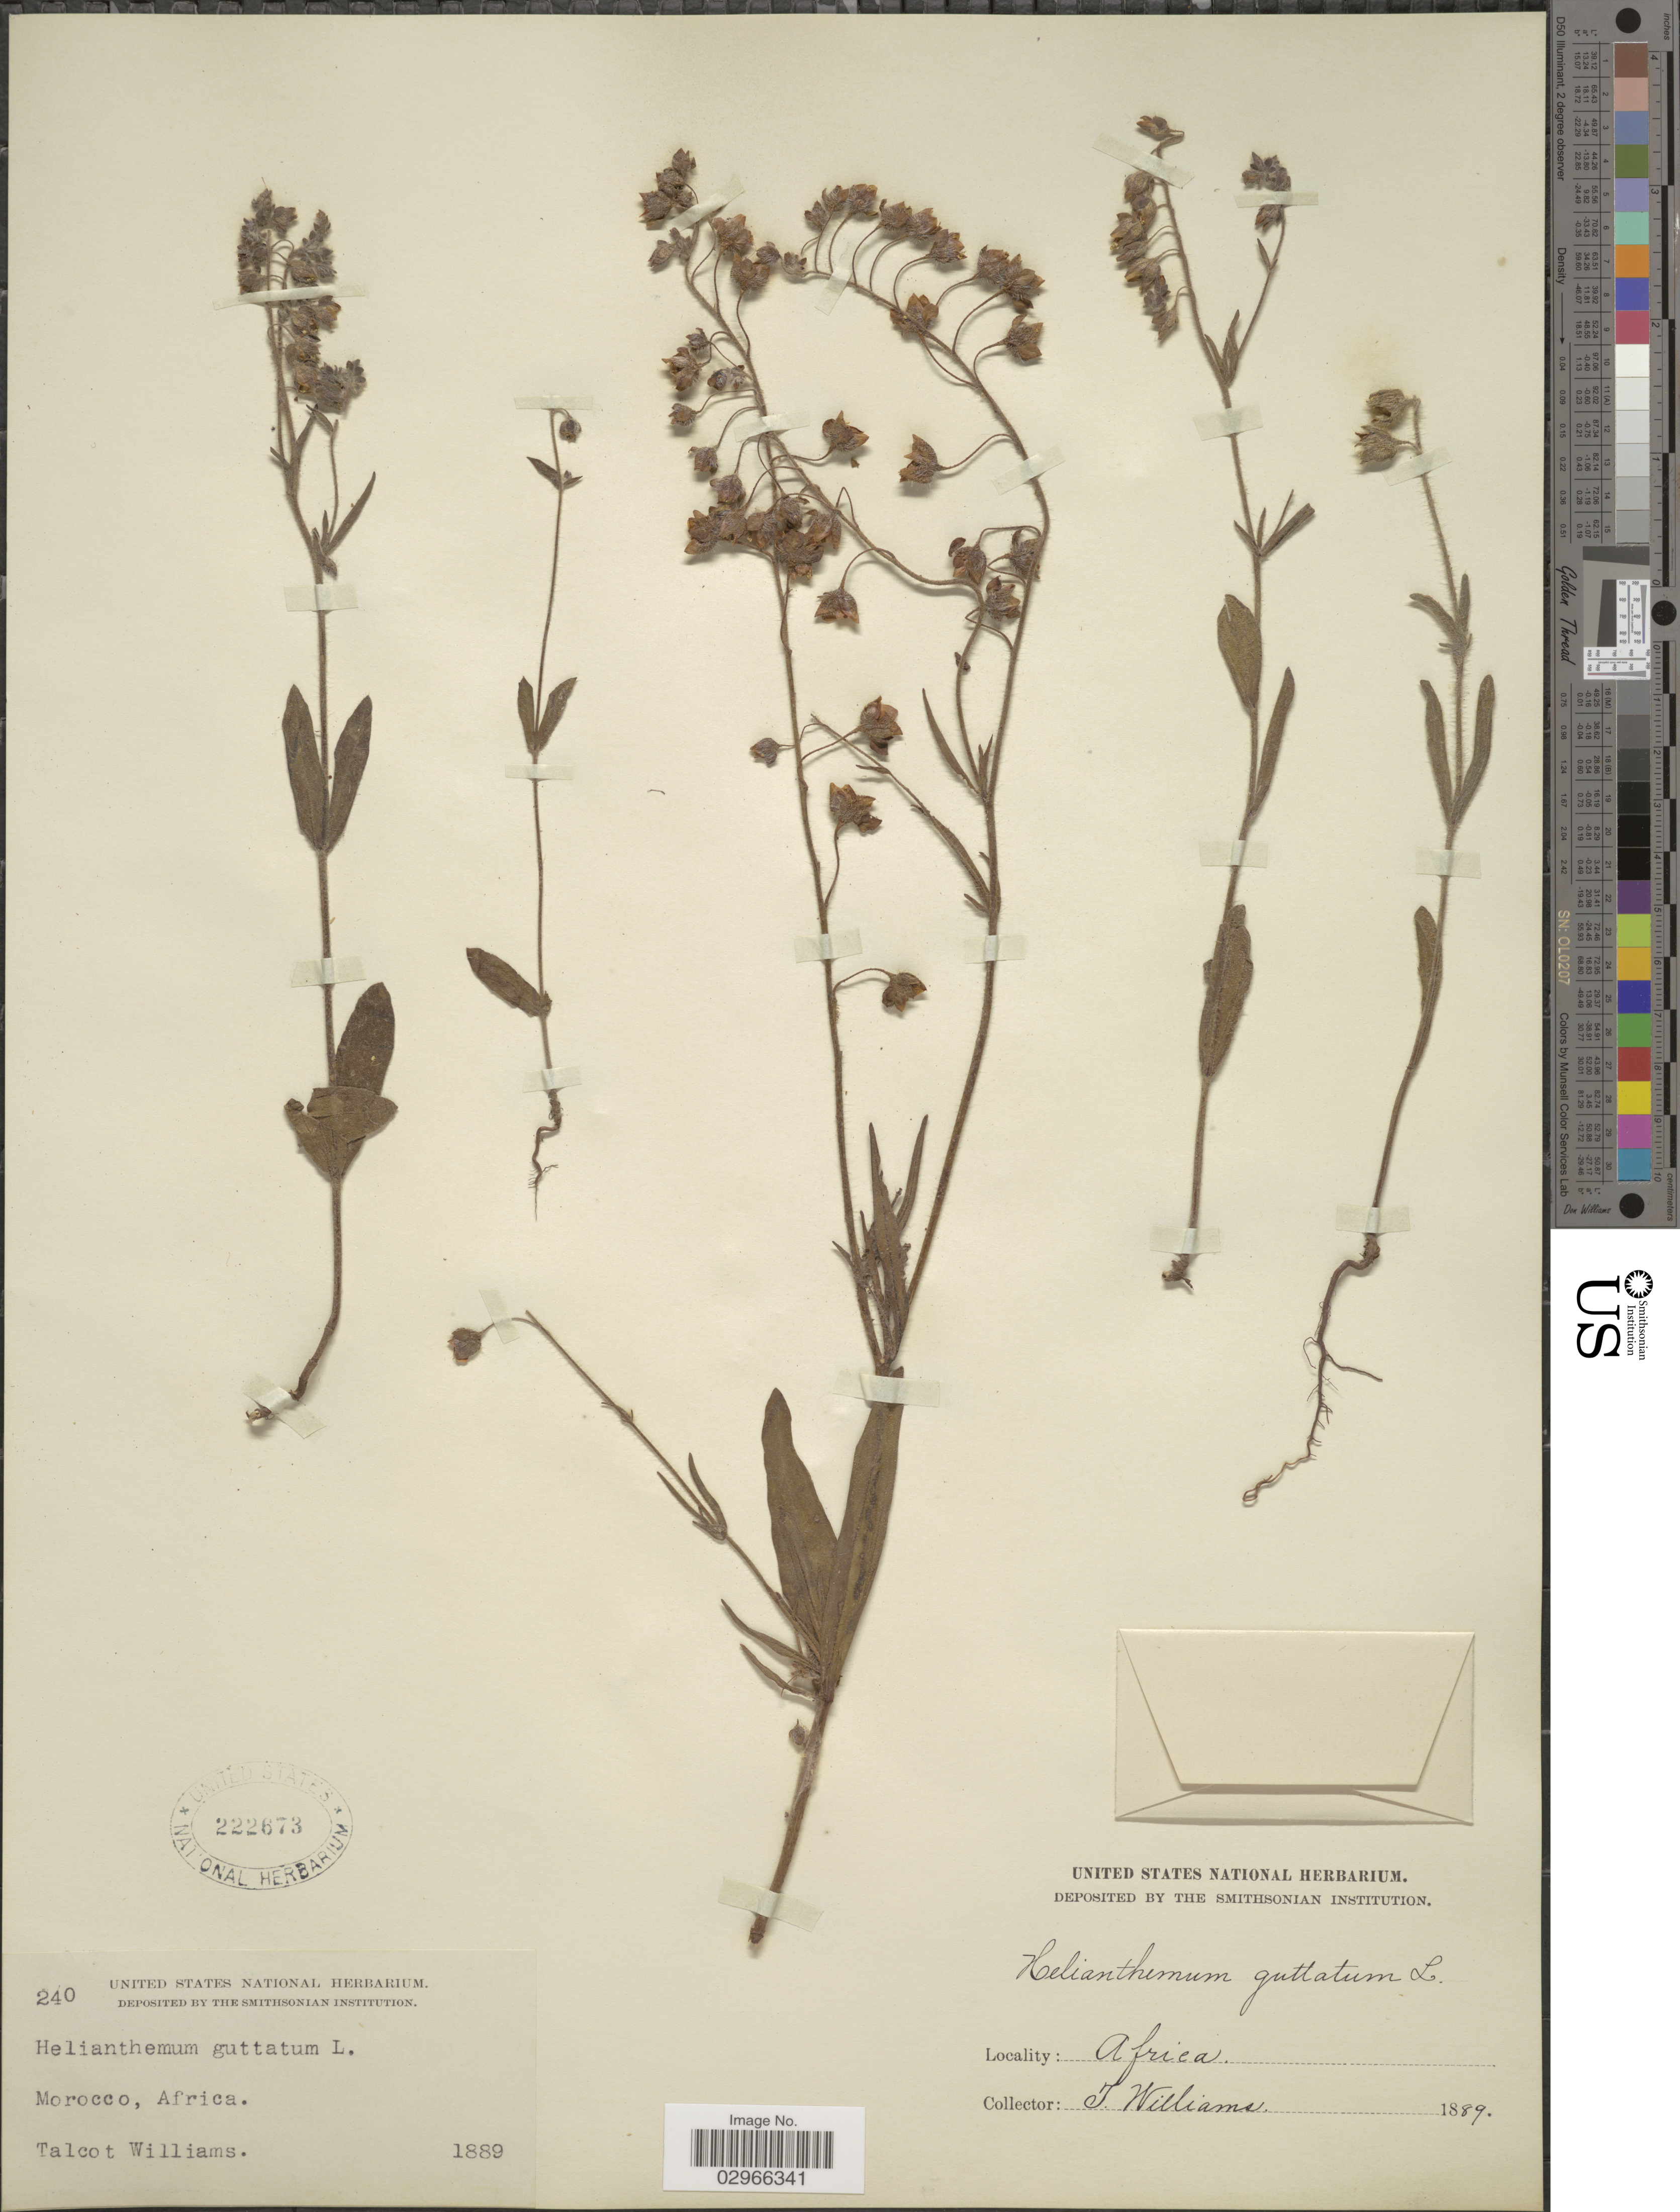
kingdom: Plantae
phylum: Tracheophyta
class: Magnoliopsida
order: Malvales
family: Cistaceae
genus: Tuberaria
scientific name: Tuberaria guttata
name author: (L.) Fourr.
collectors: T. Williams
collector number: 240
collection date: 1889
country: Morocco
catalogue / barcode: US 222673